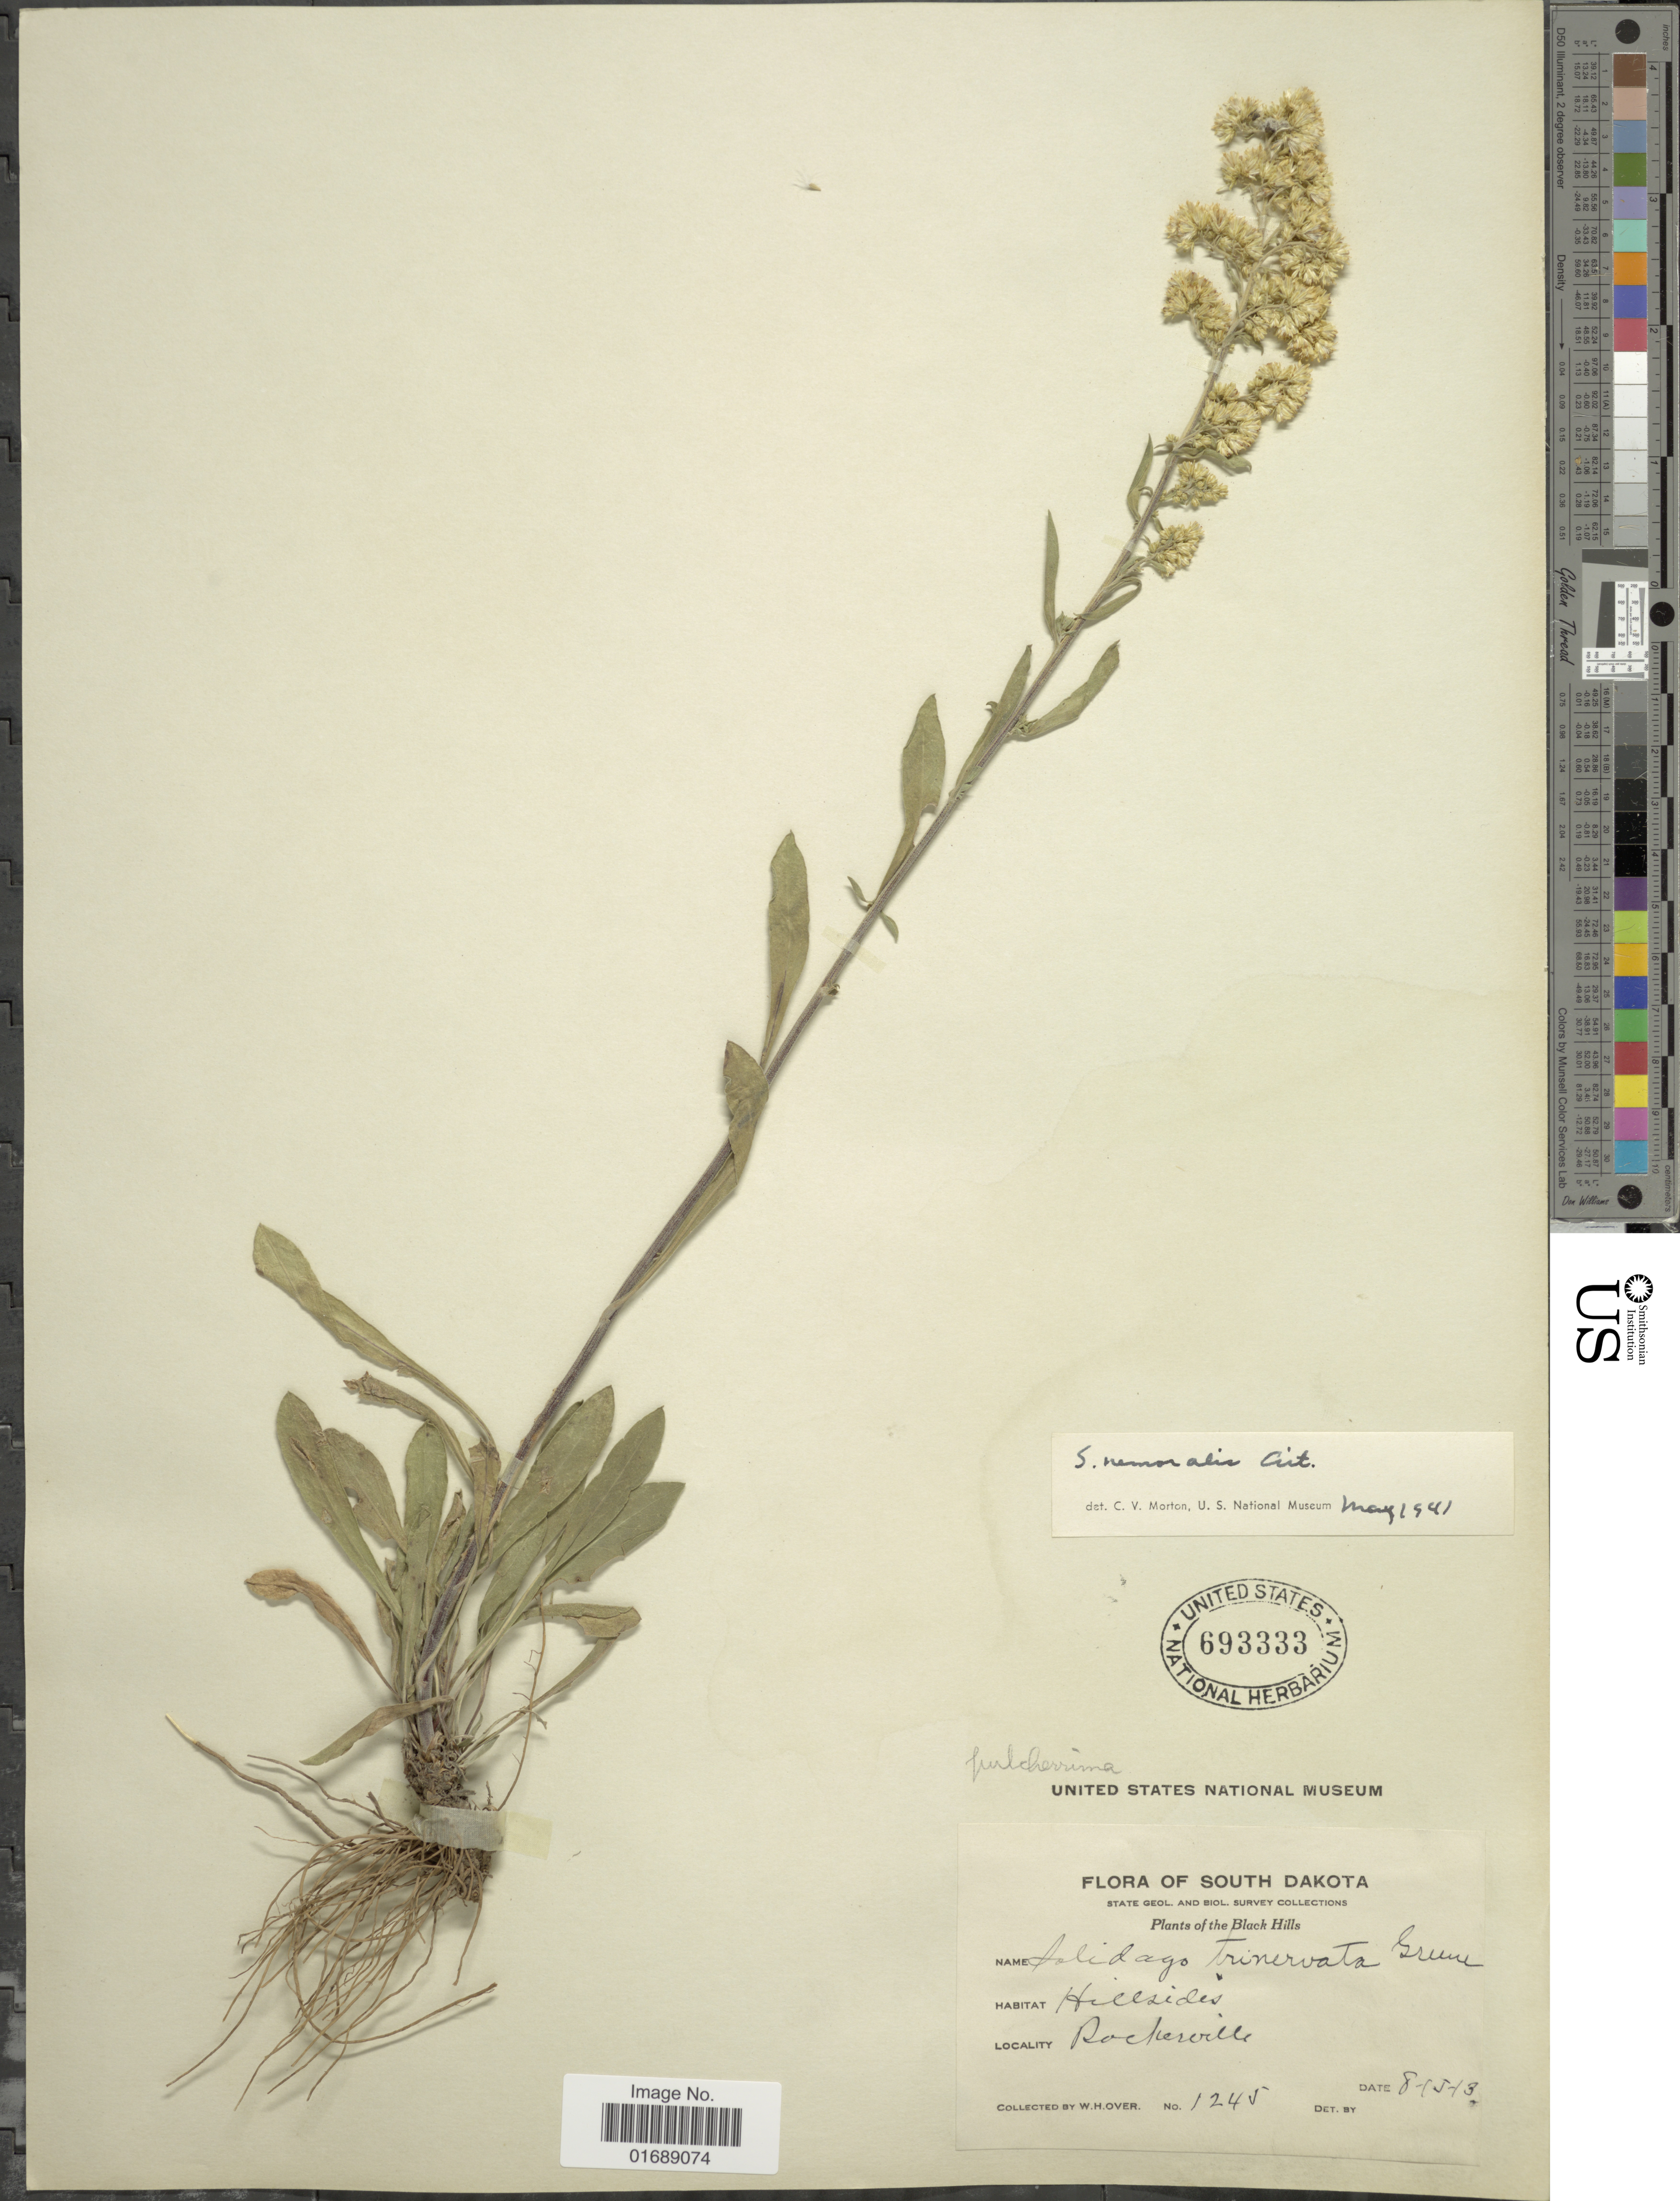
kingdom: Plantae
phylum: Tracheophyta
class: Magnoliopsida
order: Asterales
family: Asteraceae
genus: Solidago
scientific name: Solidago nemoralis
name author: Aiton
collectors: W. Over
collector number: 1245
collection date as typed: Transcribed d/m/y: 15/8/13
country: United States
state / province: South Dakota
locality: Black Hills, Rockville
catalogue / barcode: US 693333